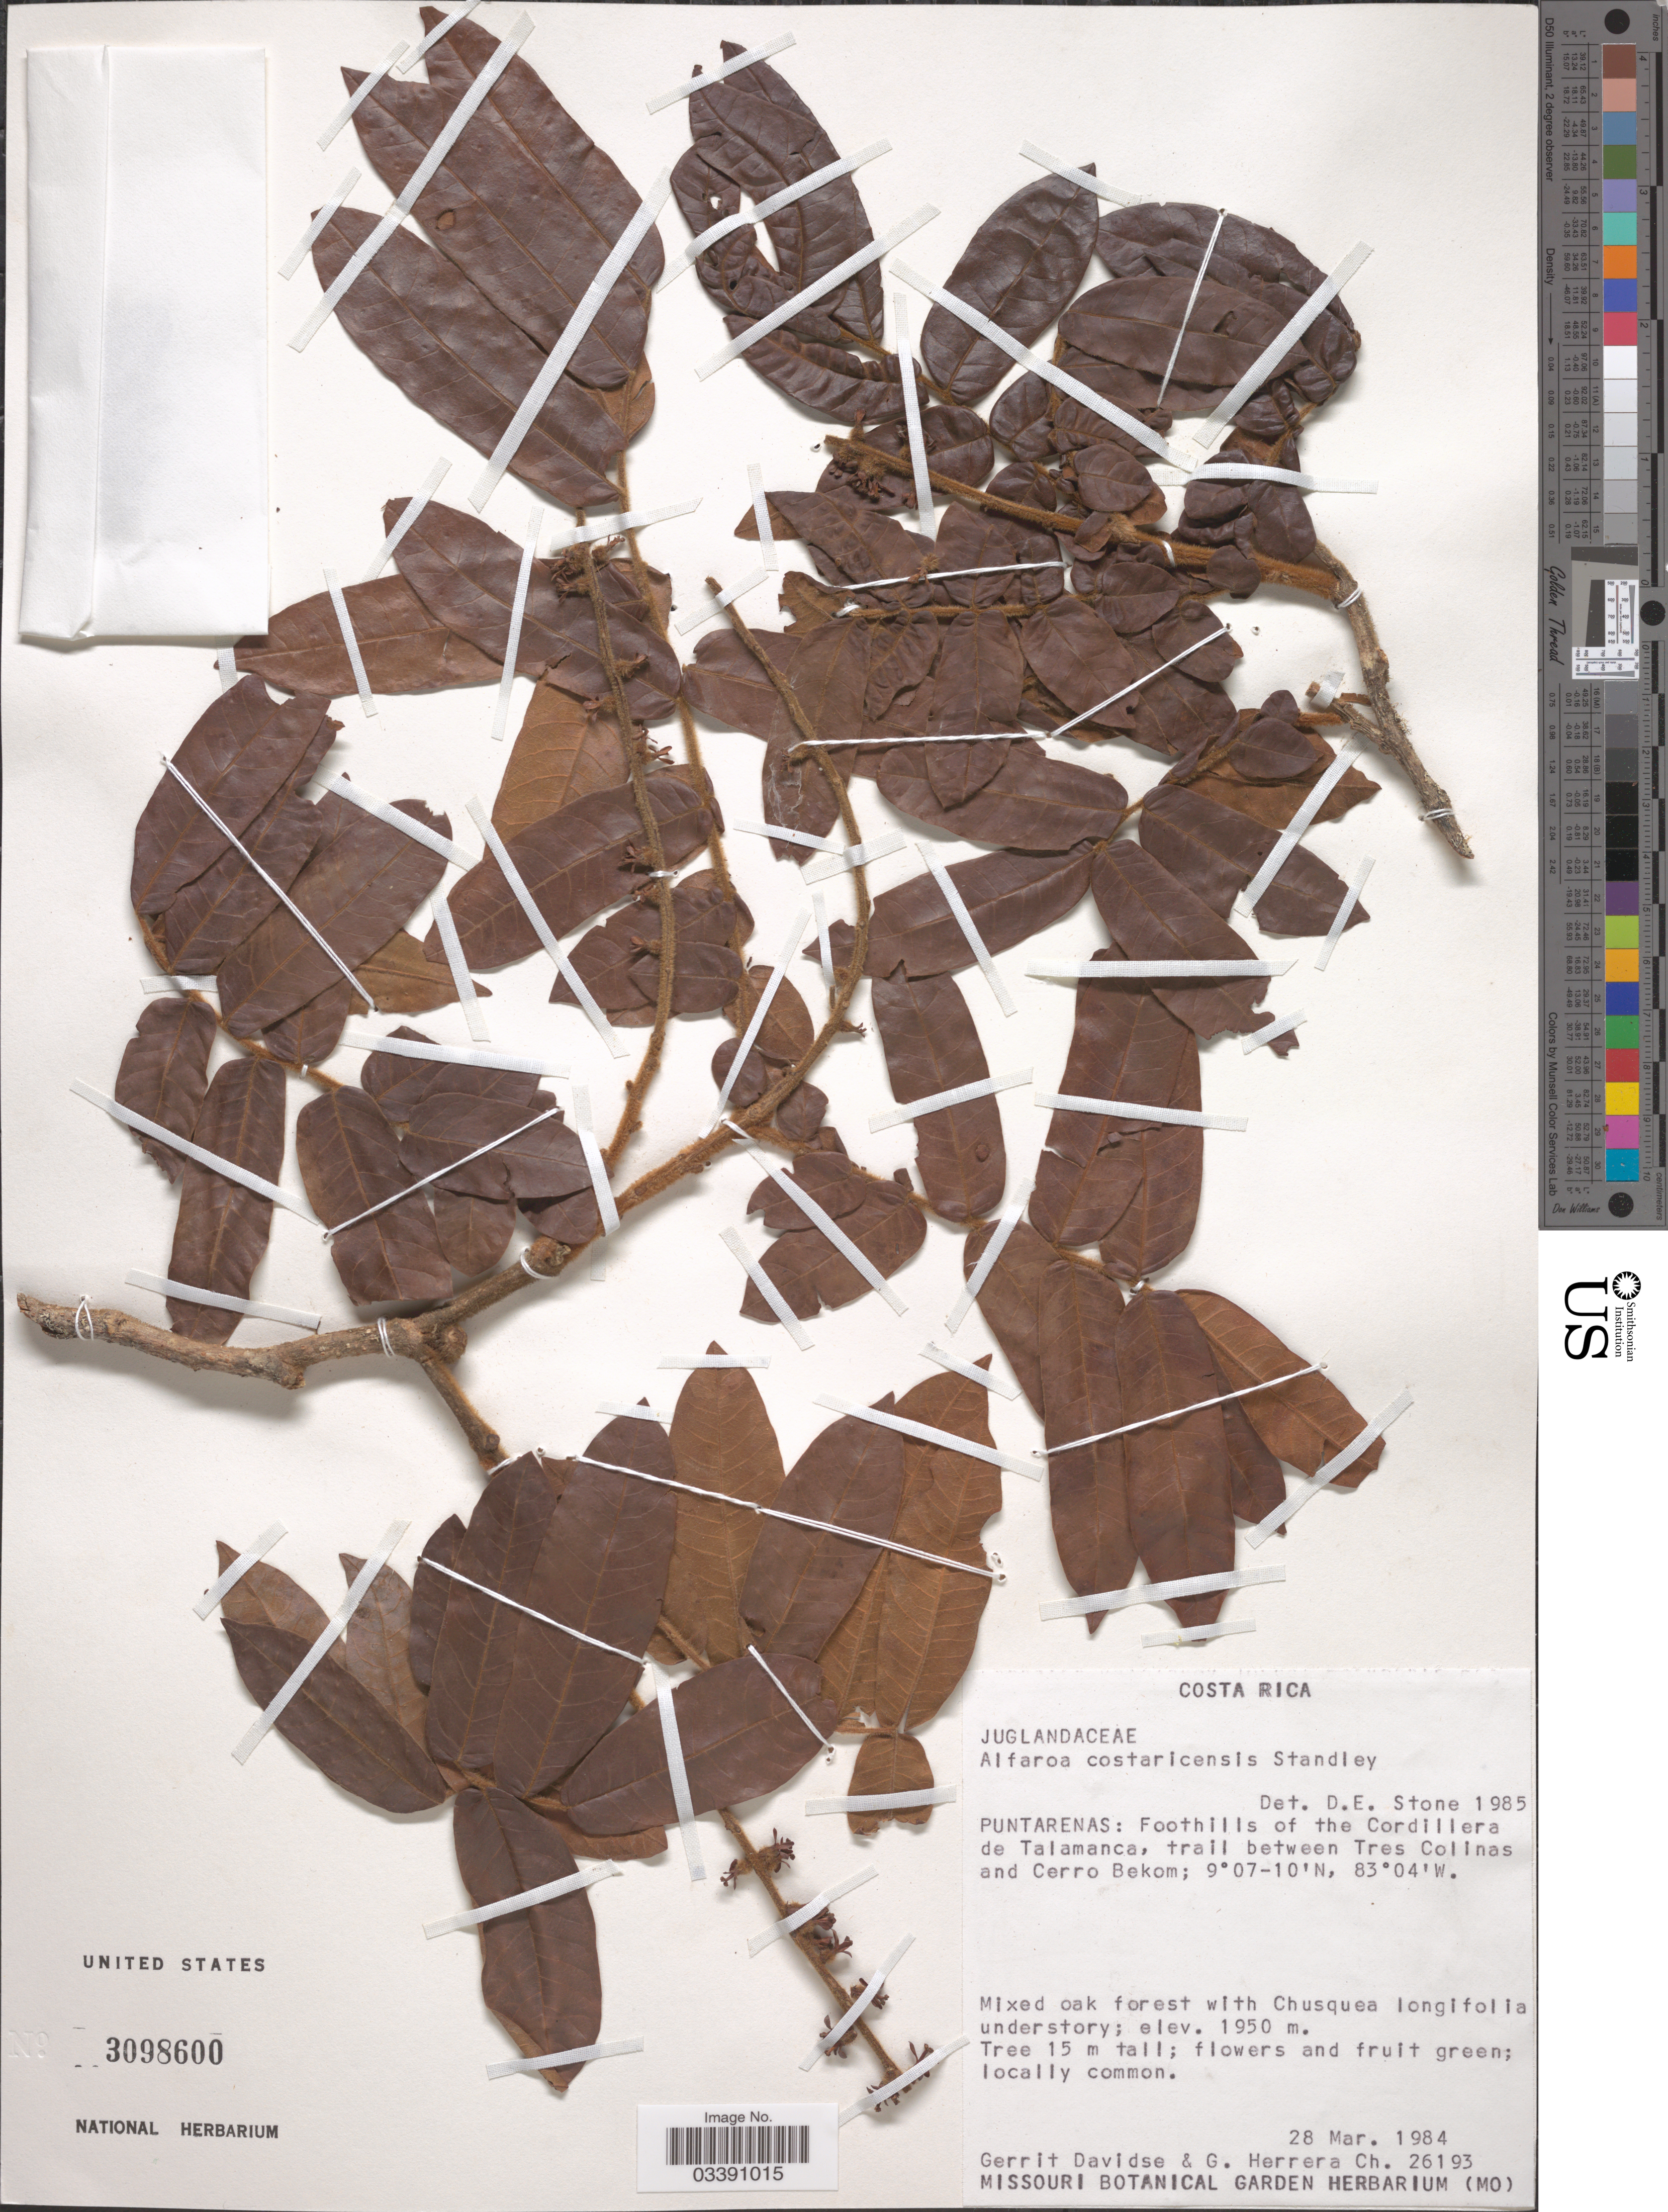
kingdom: Plantae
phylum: Tracheophyta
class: Magnoliopsida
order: Fagales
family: Juglandaceae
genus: Alfaroa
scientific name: Alfaroa costaricensis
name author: Standl.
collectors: G. Davidse & G. Herrera Ch.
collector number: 26193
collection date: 1984-03-28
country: Costa Rica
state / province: Puntarenas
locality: Foothills of the Cordillera de Talamanca, trail between Tres Colinas and Cerro Bekom.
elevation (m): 1950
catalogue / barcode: US 3098600